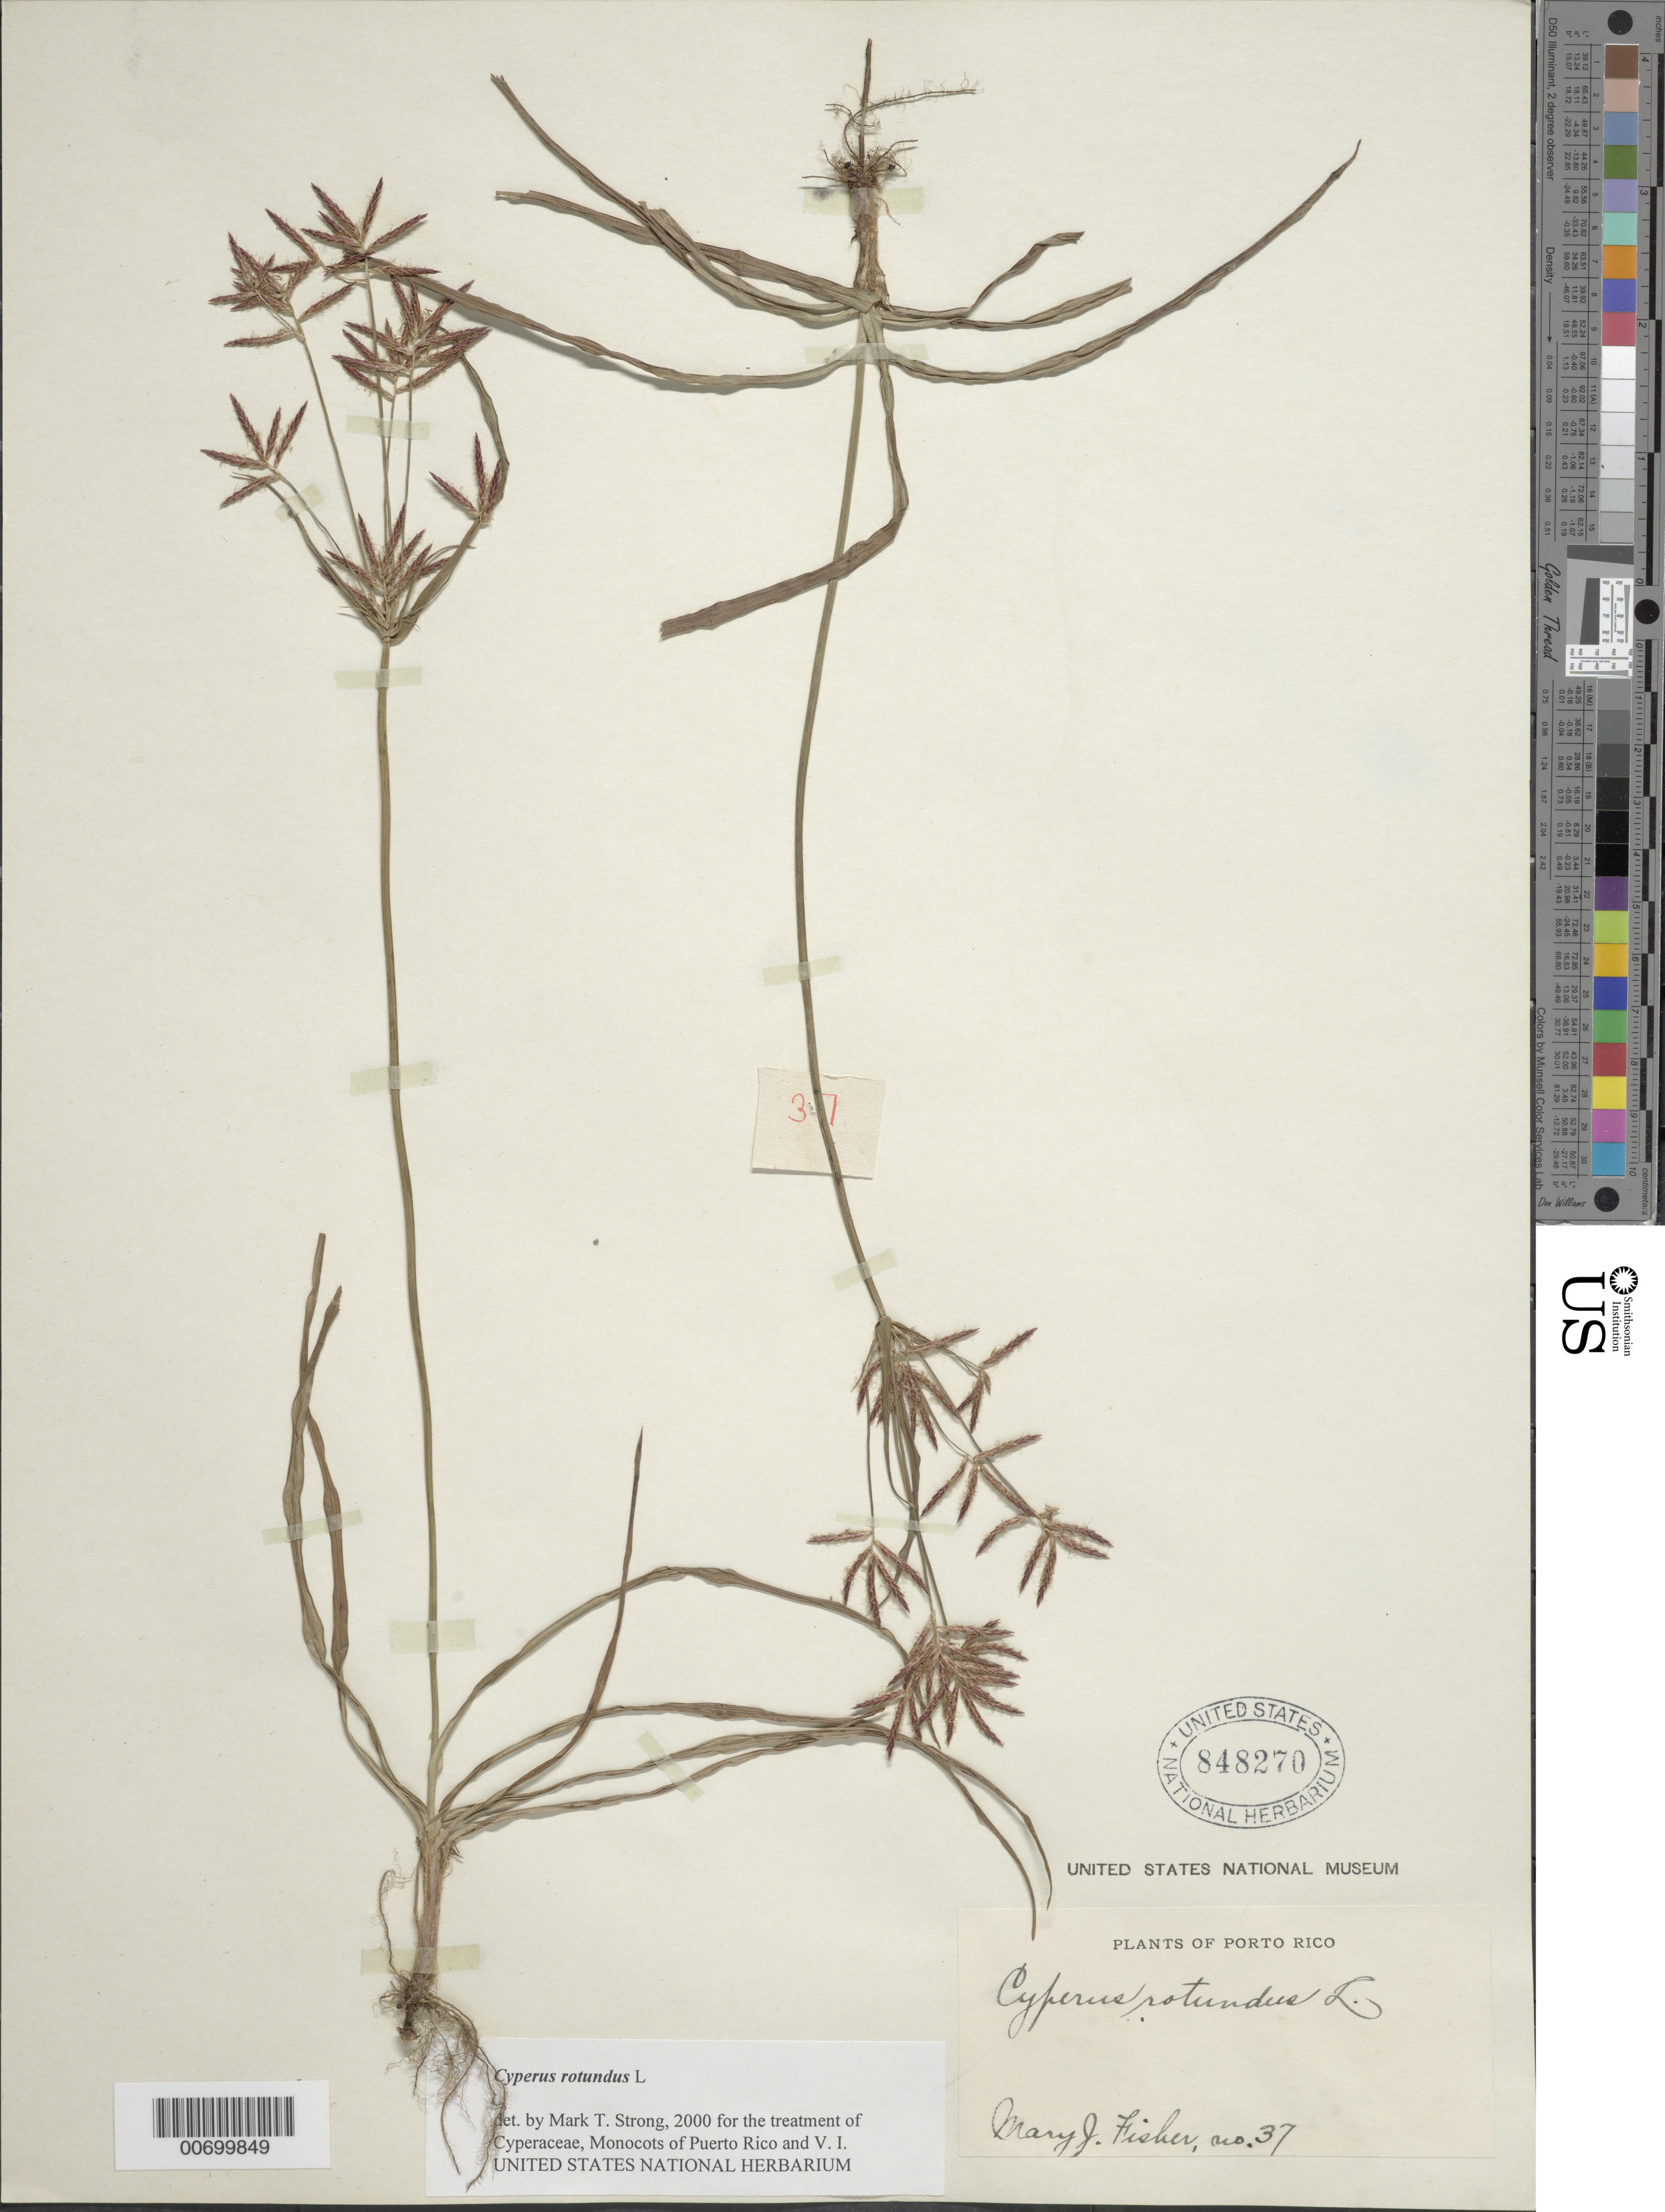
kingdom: Plantae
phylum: Tracheophyta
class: Liliopsida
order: Poales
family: Cyperaceae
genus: Cyperus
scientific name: Cyperus rotundus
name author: L.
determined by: Strong, M. T., (US), Smithsonian Institution - National Museum of Natural History (UNITED STATES)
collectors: M. J. Fisher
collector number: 37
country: Puerto Rico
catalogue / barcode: US 848270